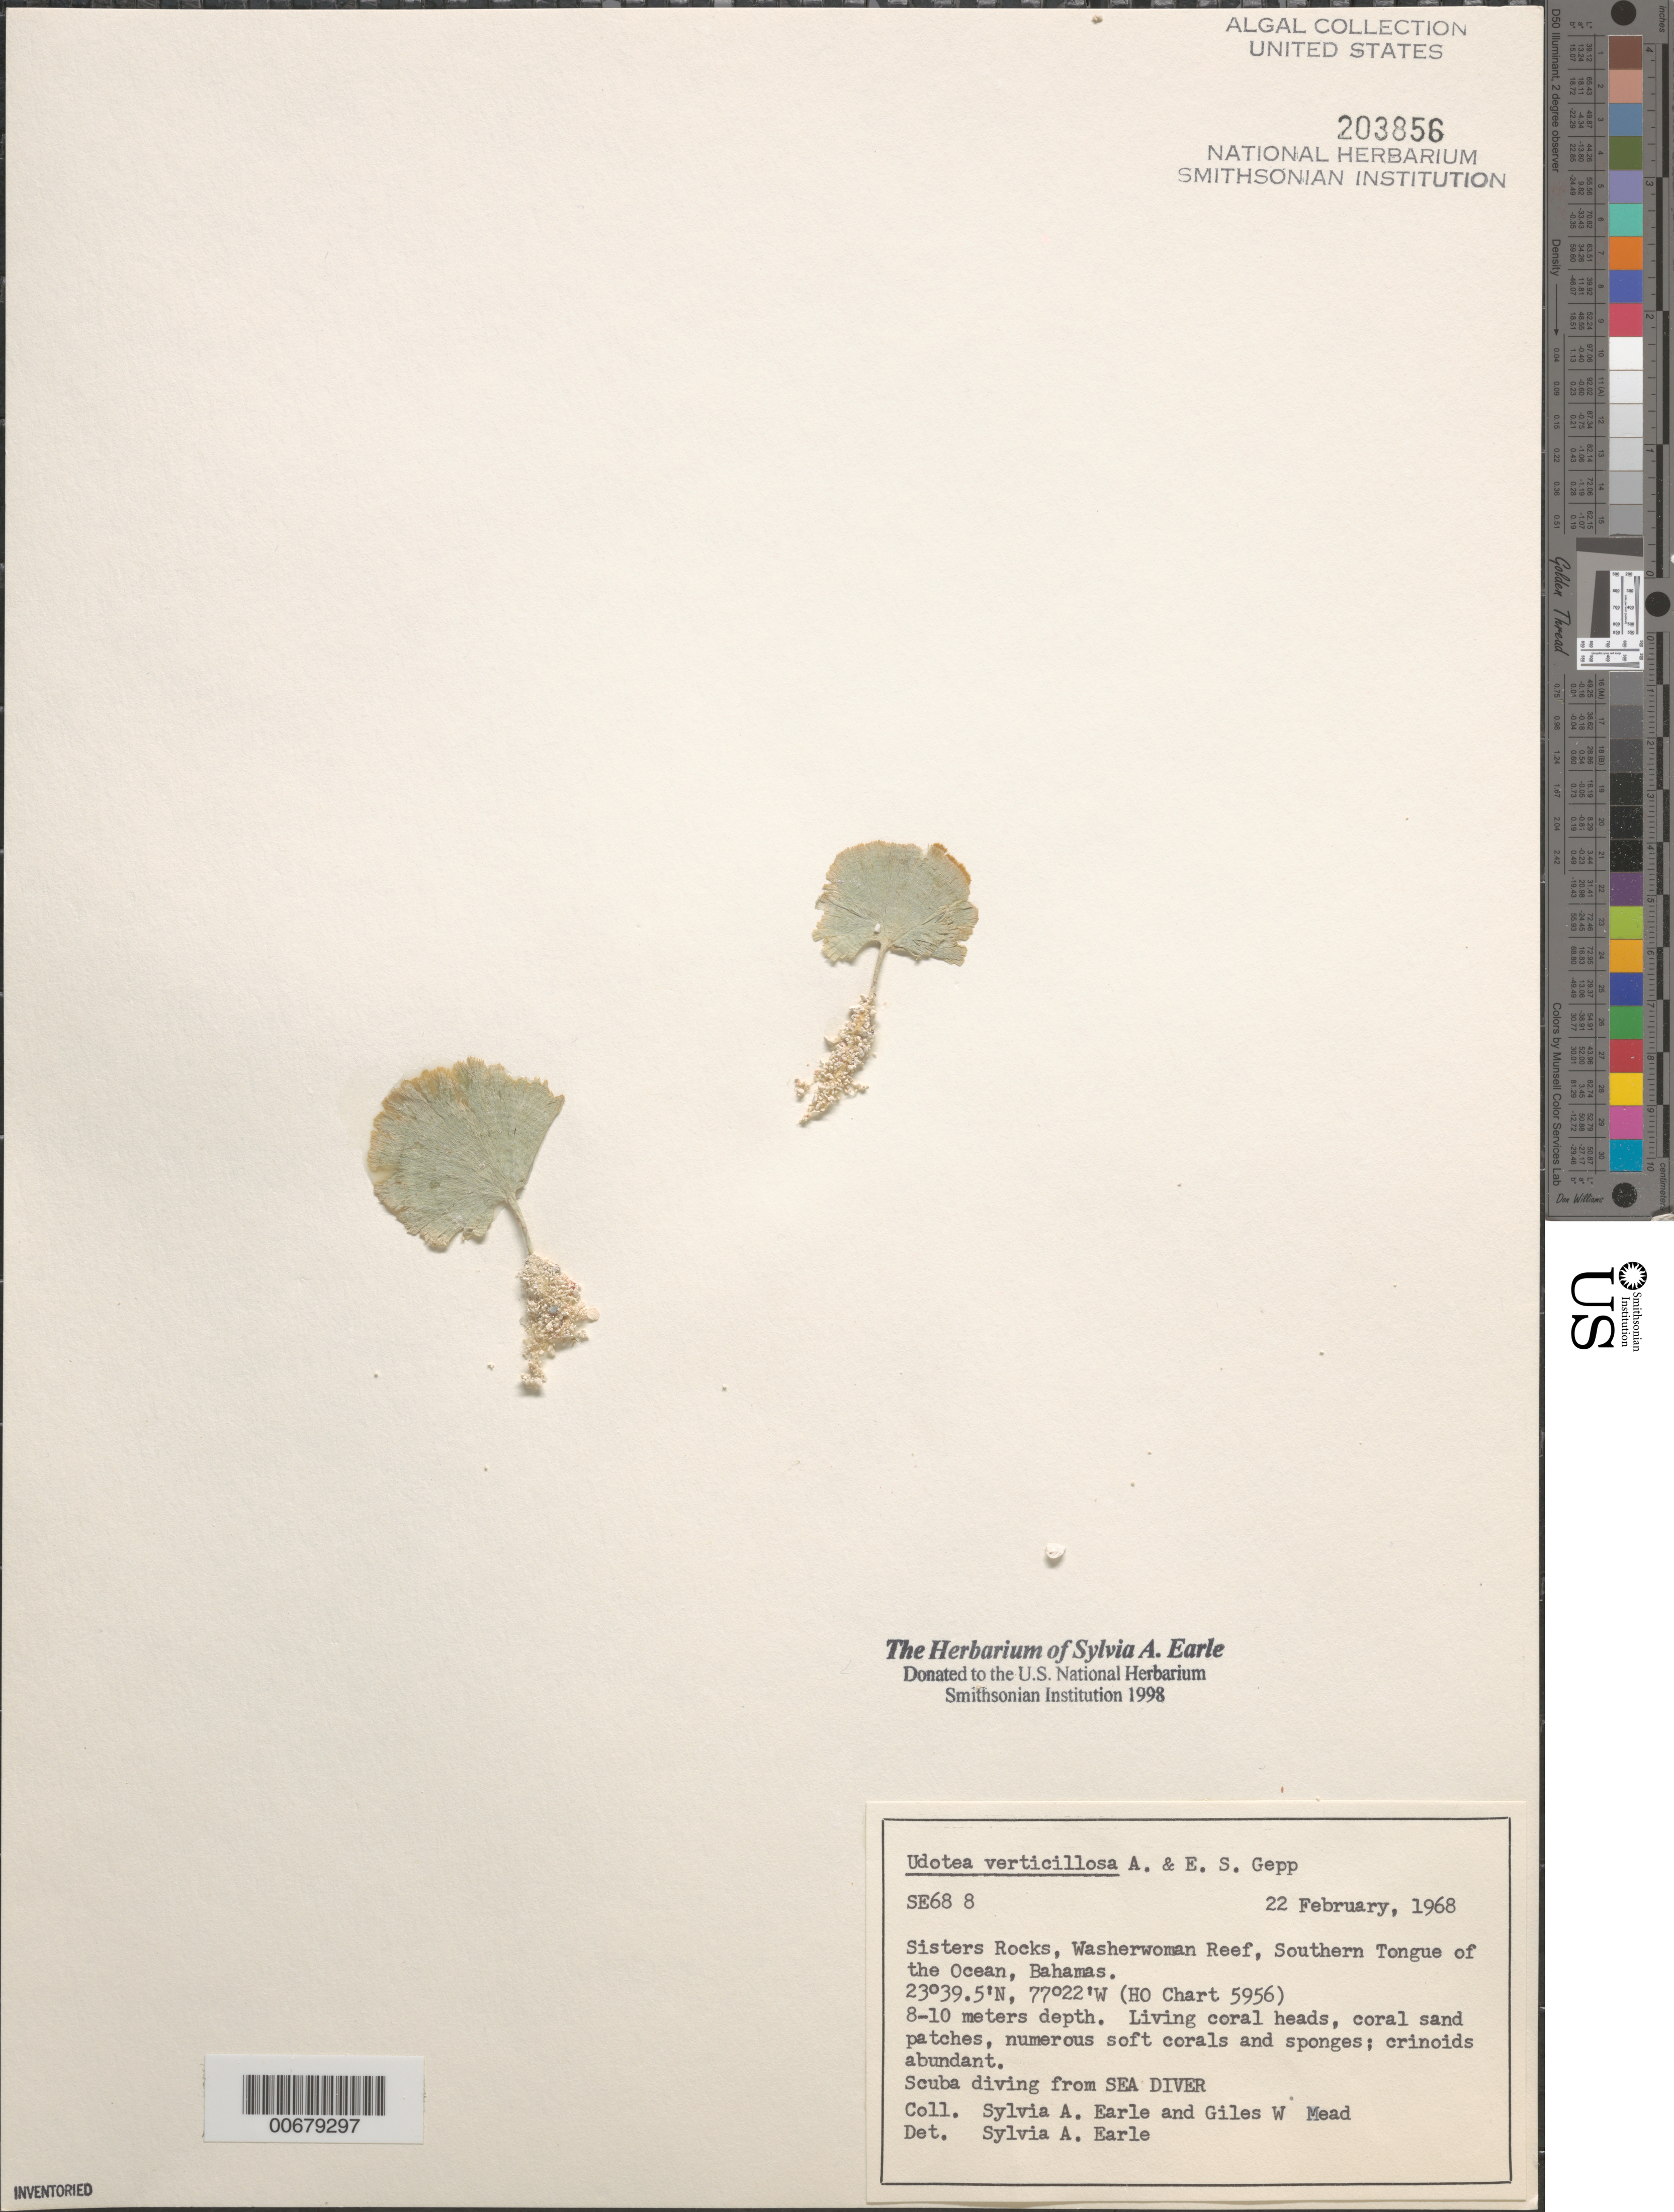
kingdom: Plantae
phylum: Chlorophyta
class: Ulvophyceae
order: Bryopsidales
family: Udoteaceae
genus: Udotea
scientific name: Udotea verticillosa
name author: A. Gepp & E. Gepp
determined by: Earle, S. A.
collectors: S. A. Earle & G. W. Mead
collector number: SE 688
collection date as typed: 22 Feb 1968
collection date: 1968-02-22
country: Bahamas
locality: Sisters Rocks, Washerwoman Reef, Southern Tongue of the Ocean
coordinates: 23 39.5' N, 77 22' W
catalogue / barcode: US 203856